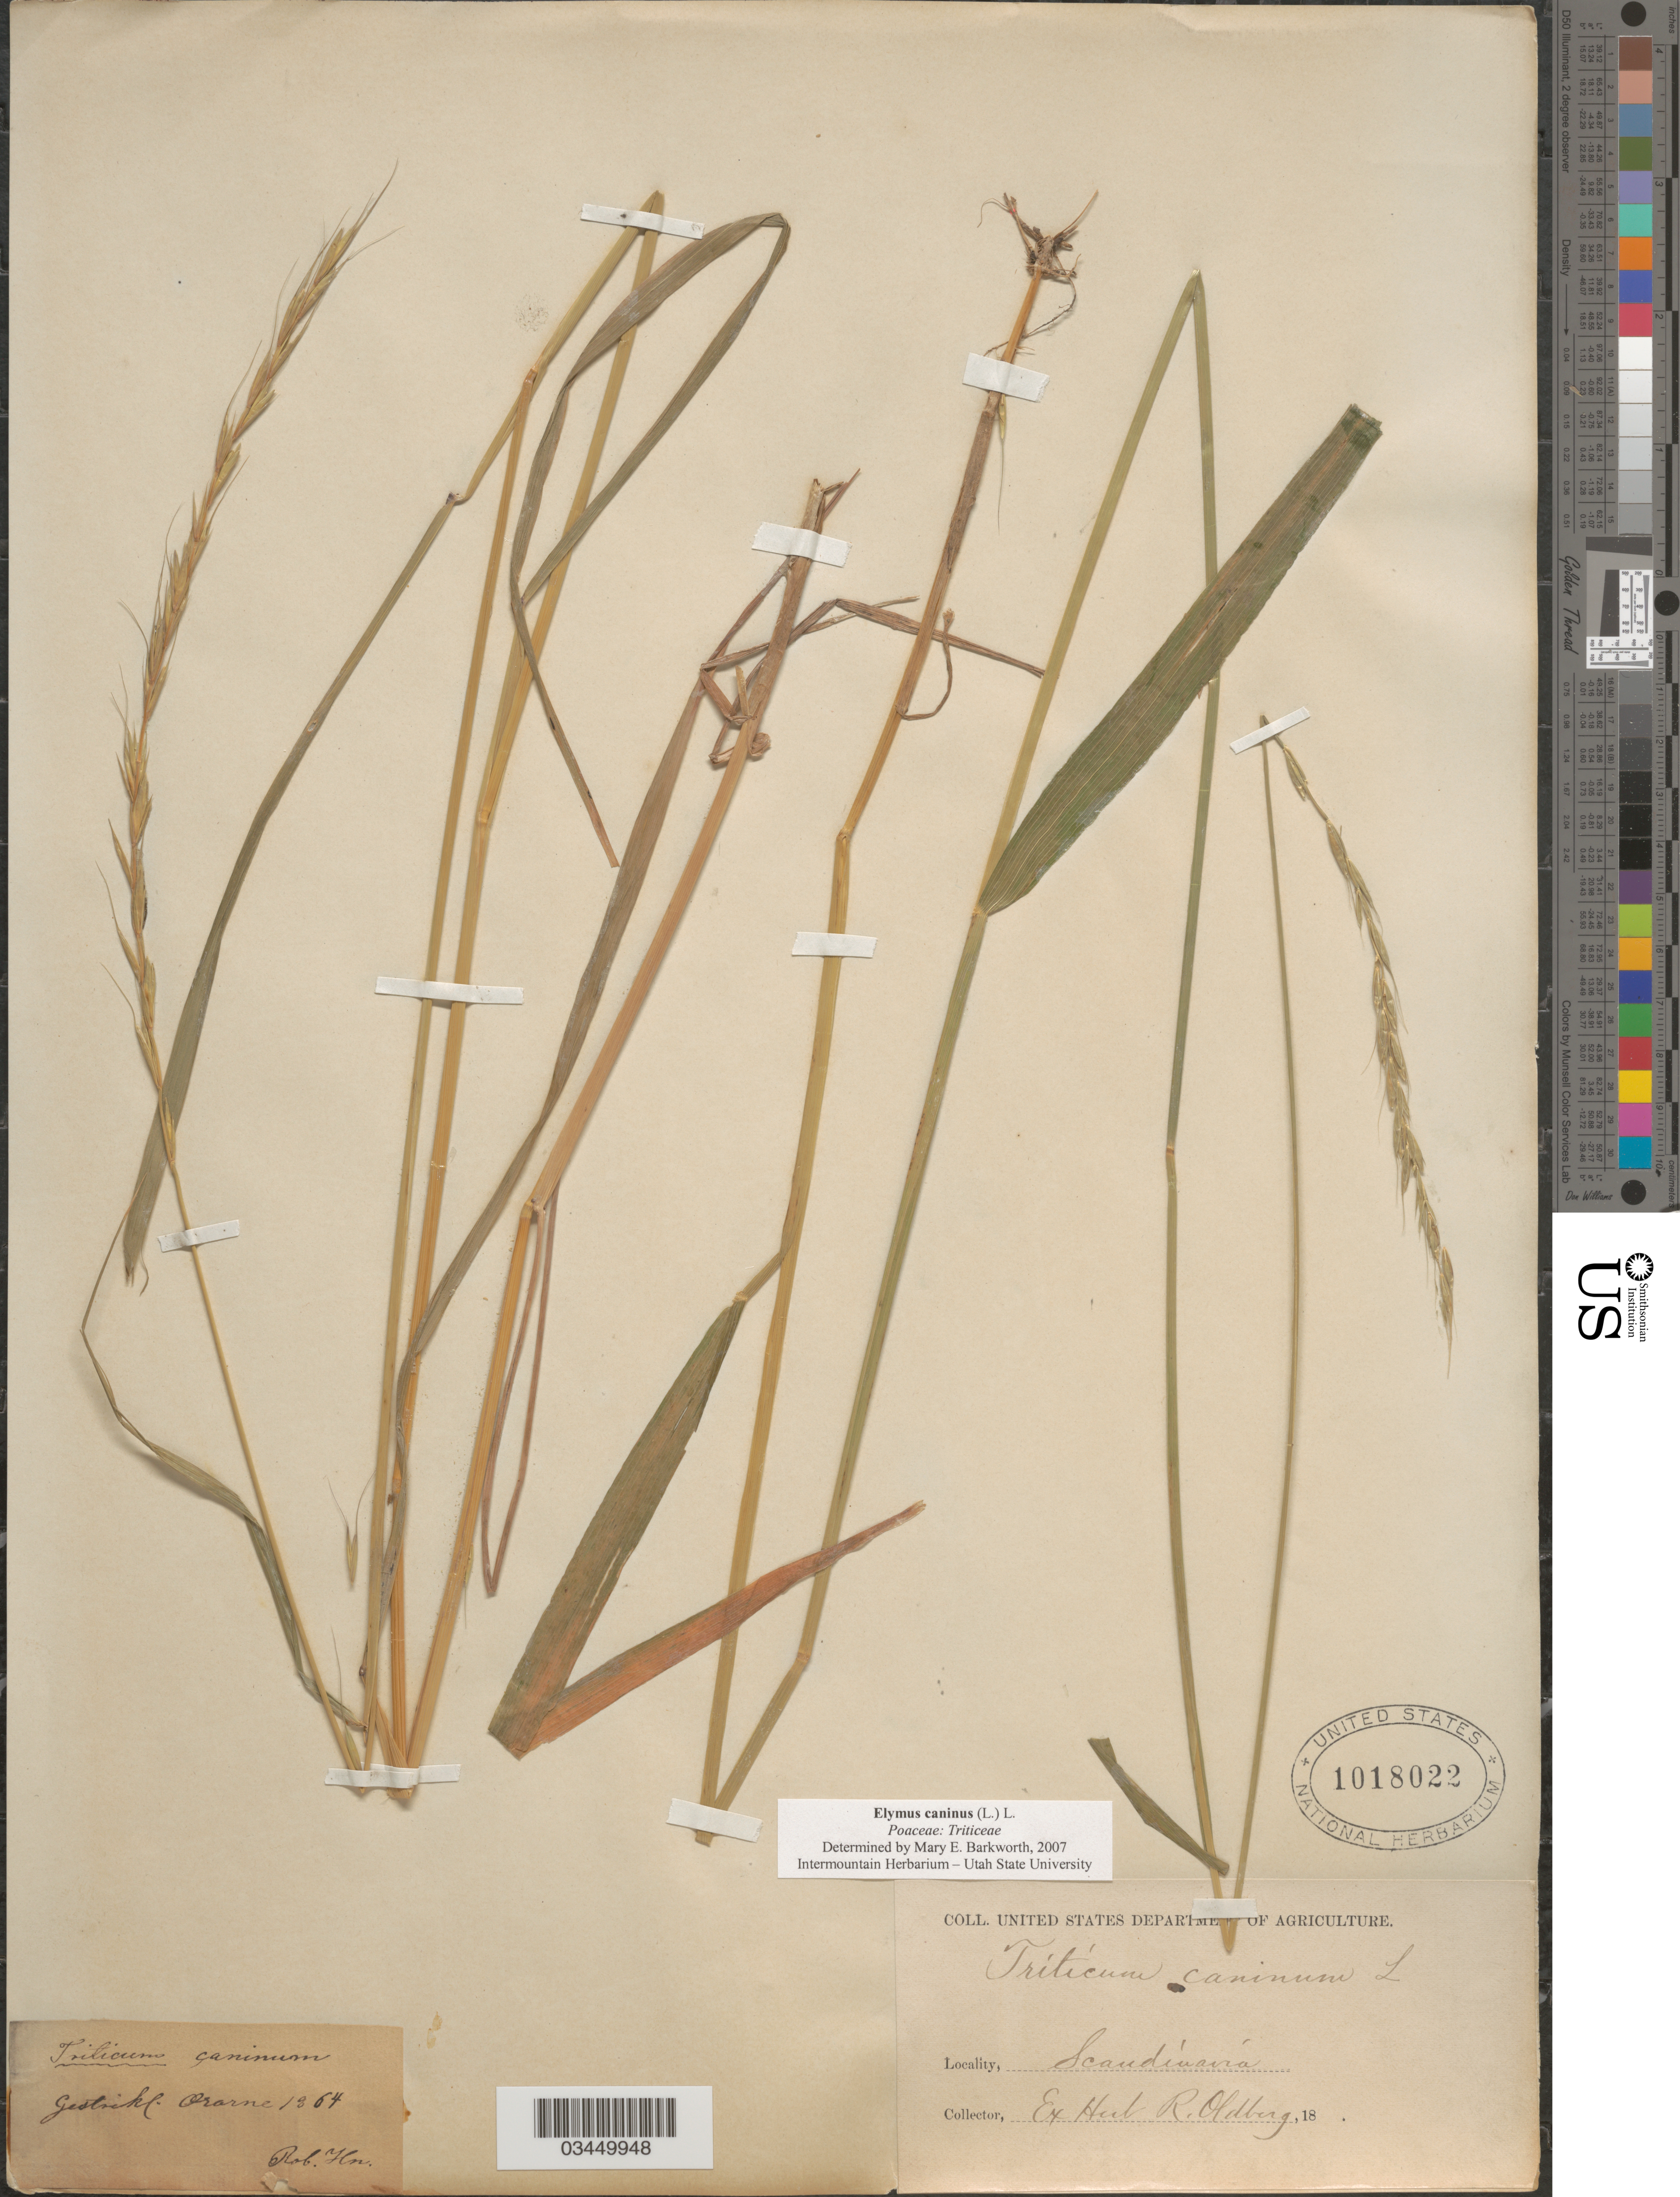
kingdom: Plantae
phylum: Tracheophyta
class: Liliopsida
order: Poales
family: Poaceae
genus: Elymus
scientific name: Elymus caninus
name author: (L.) L.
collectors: R. Hn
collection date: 1864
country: Sweden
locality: Gestrickl. Orarne. Scandînavía.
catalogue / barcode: US 1018022